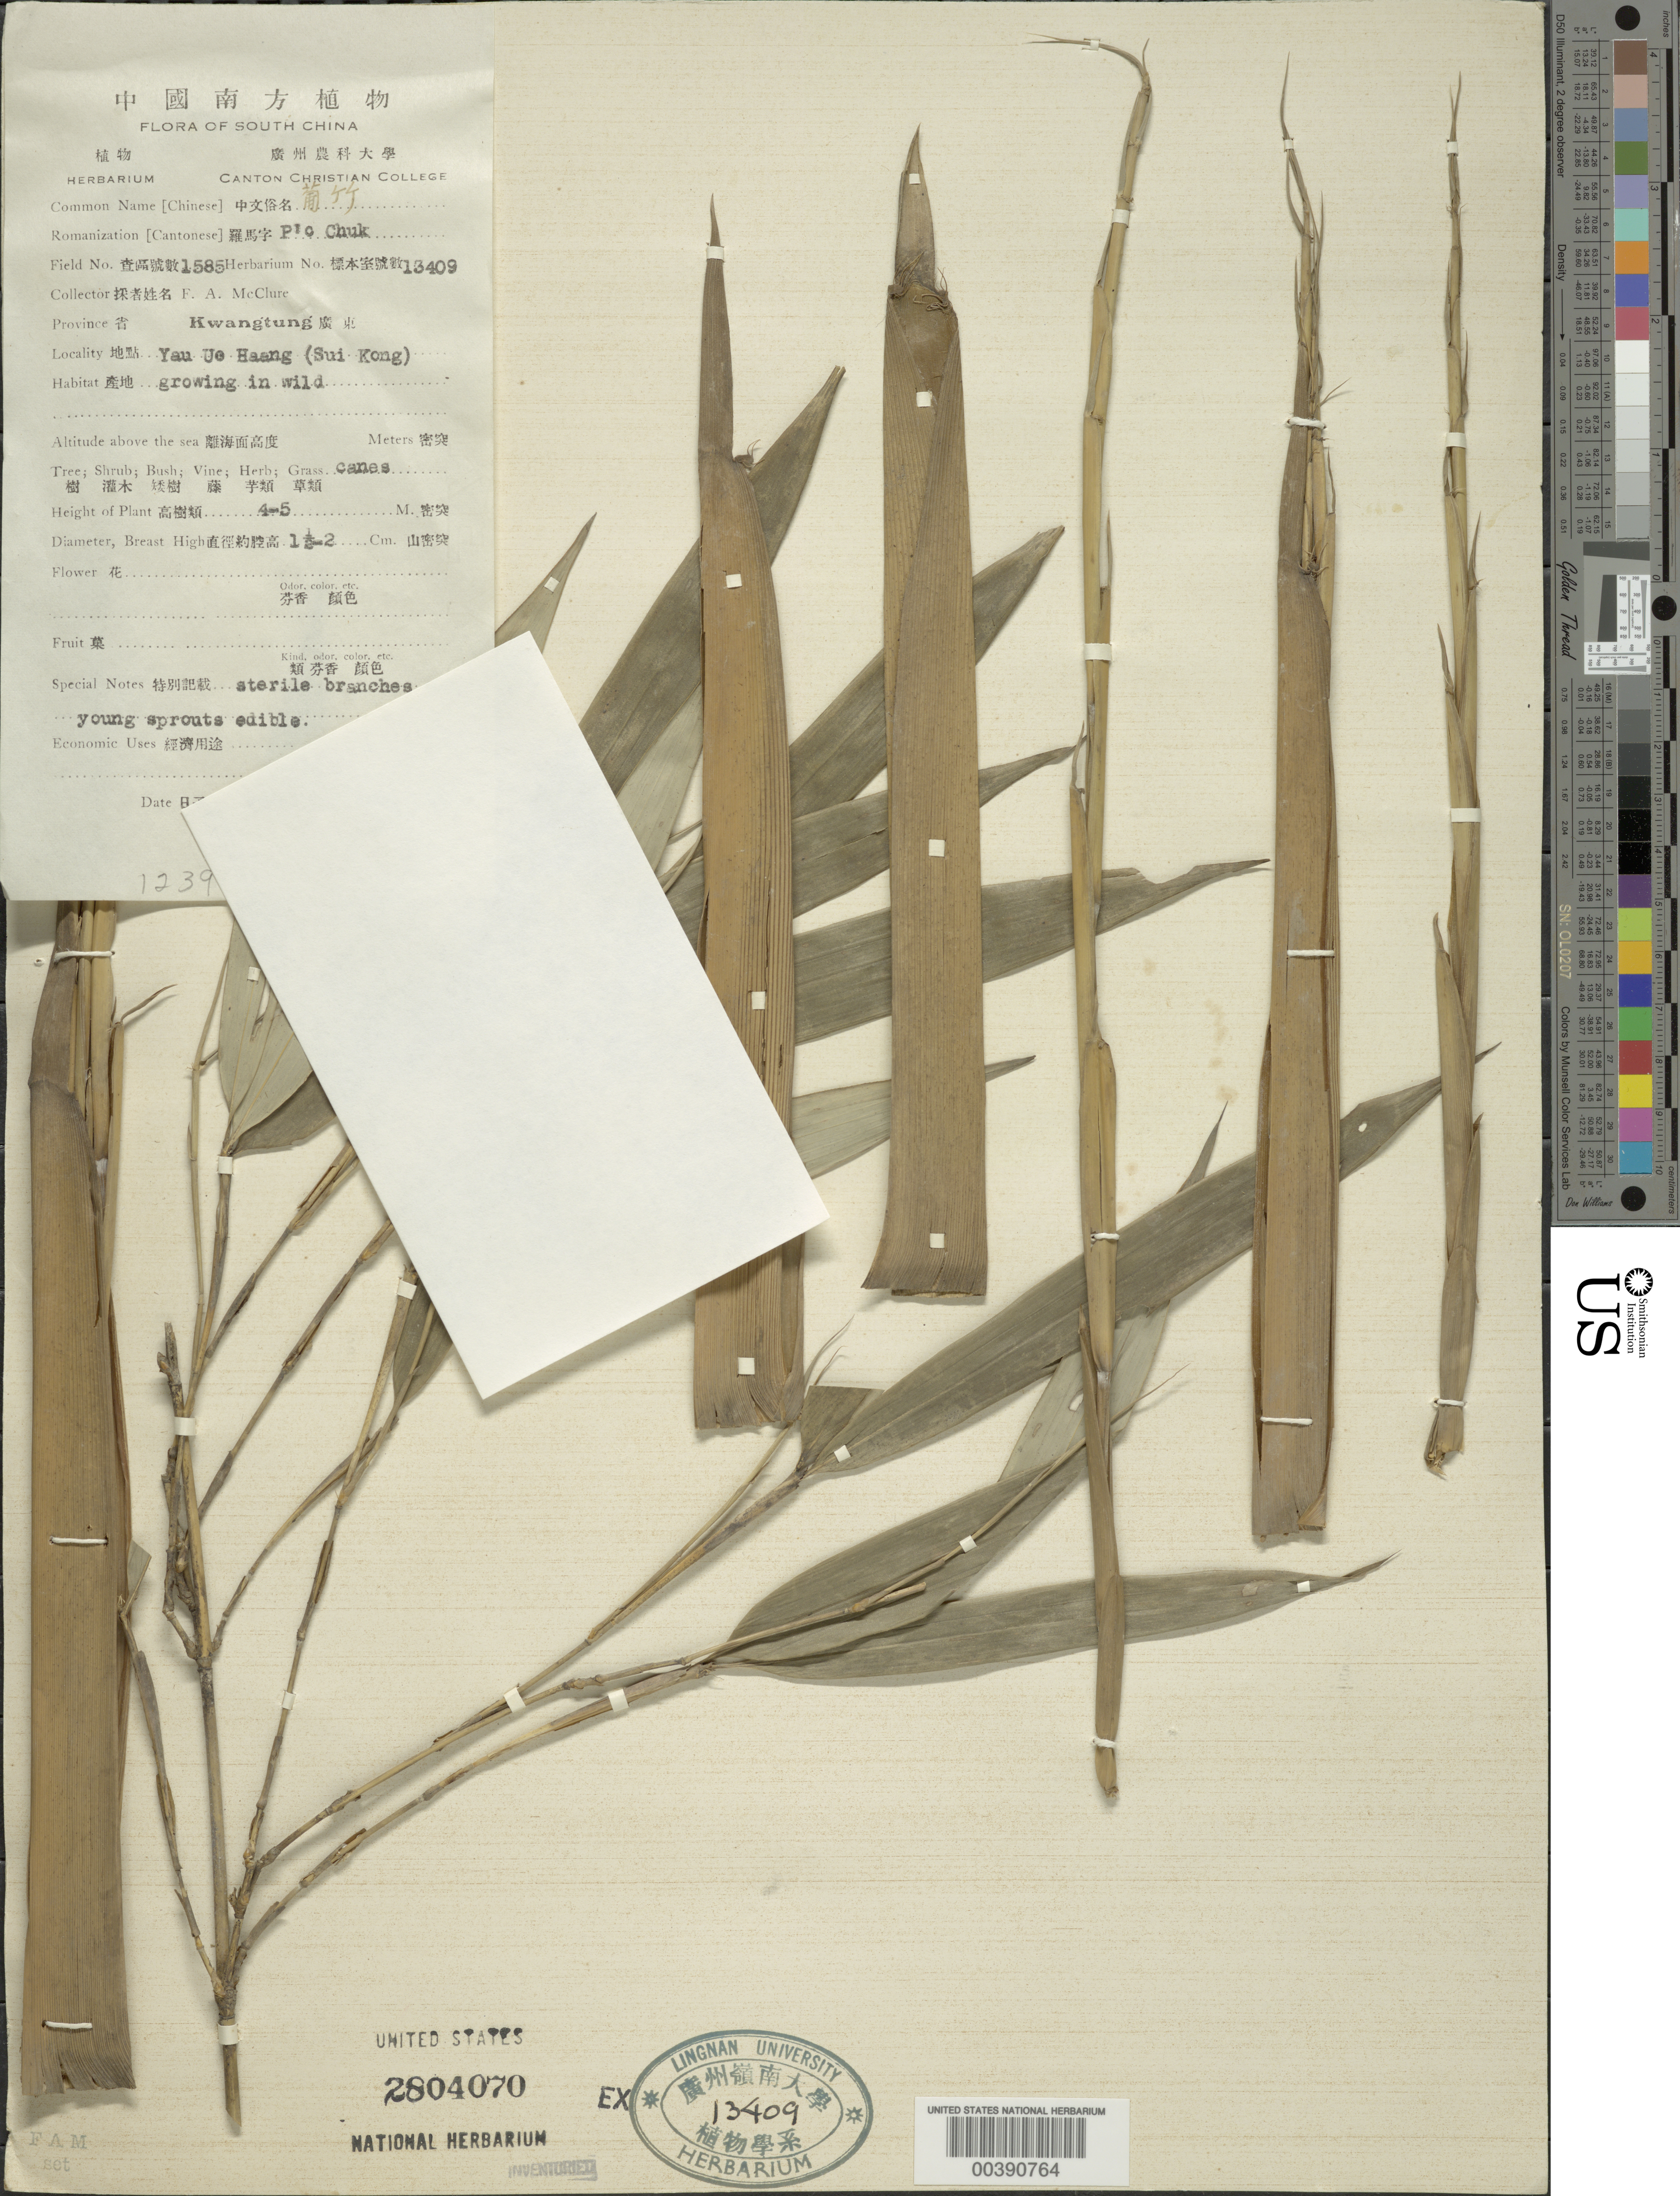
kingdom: Plantae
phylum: Tracheophyta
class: Liliopsida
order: Poales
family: Poaceae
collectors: F. A. McClure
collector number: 1585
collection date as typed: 27 Apr 1925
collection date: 1925-04-27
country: China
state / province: Guangdong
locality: Yau ue haang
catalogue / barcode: US 2804070